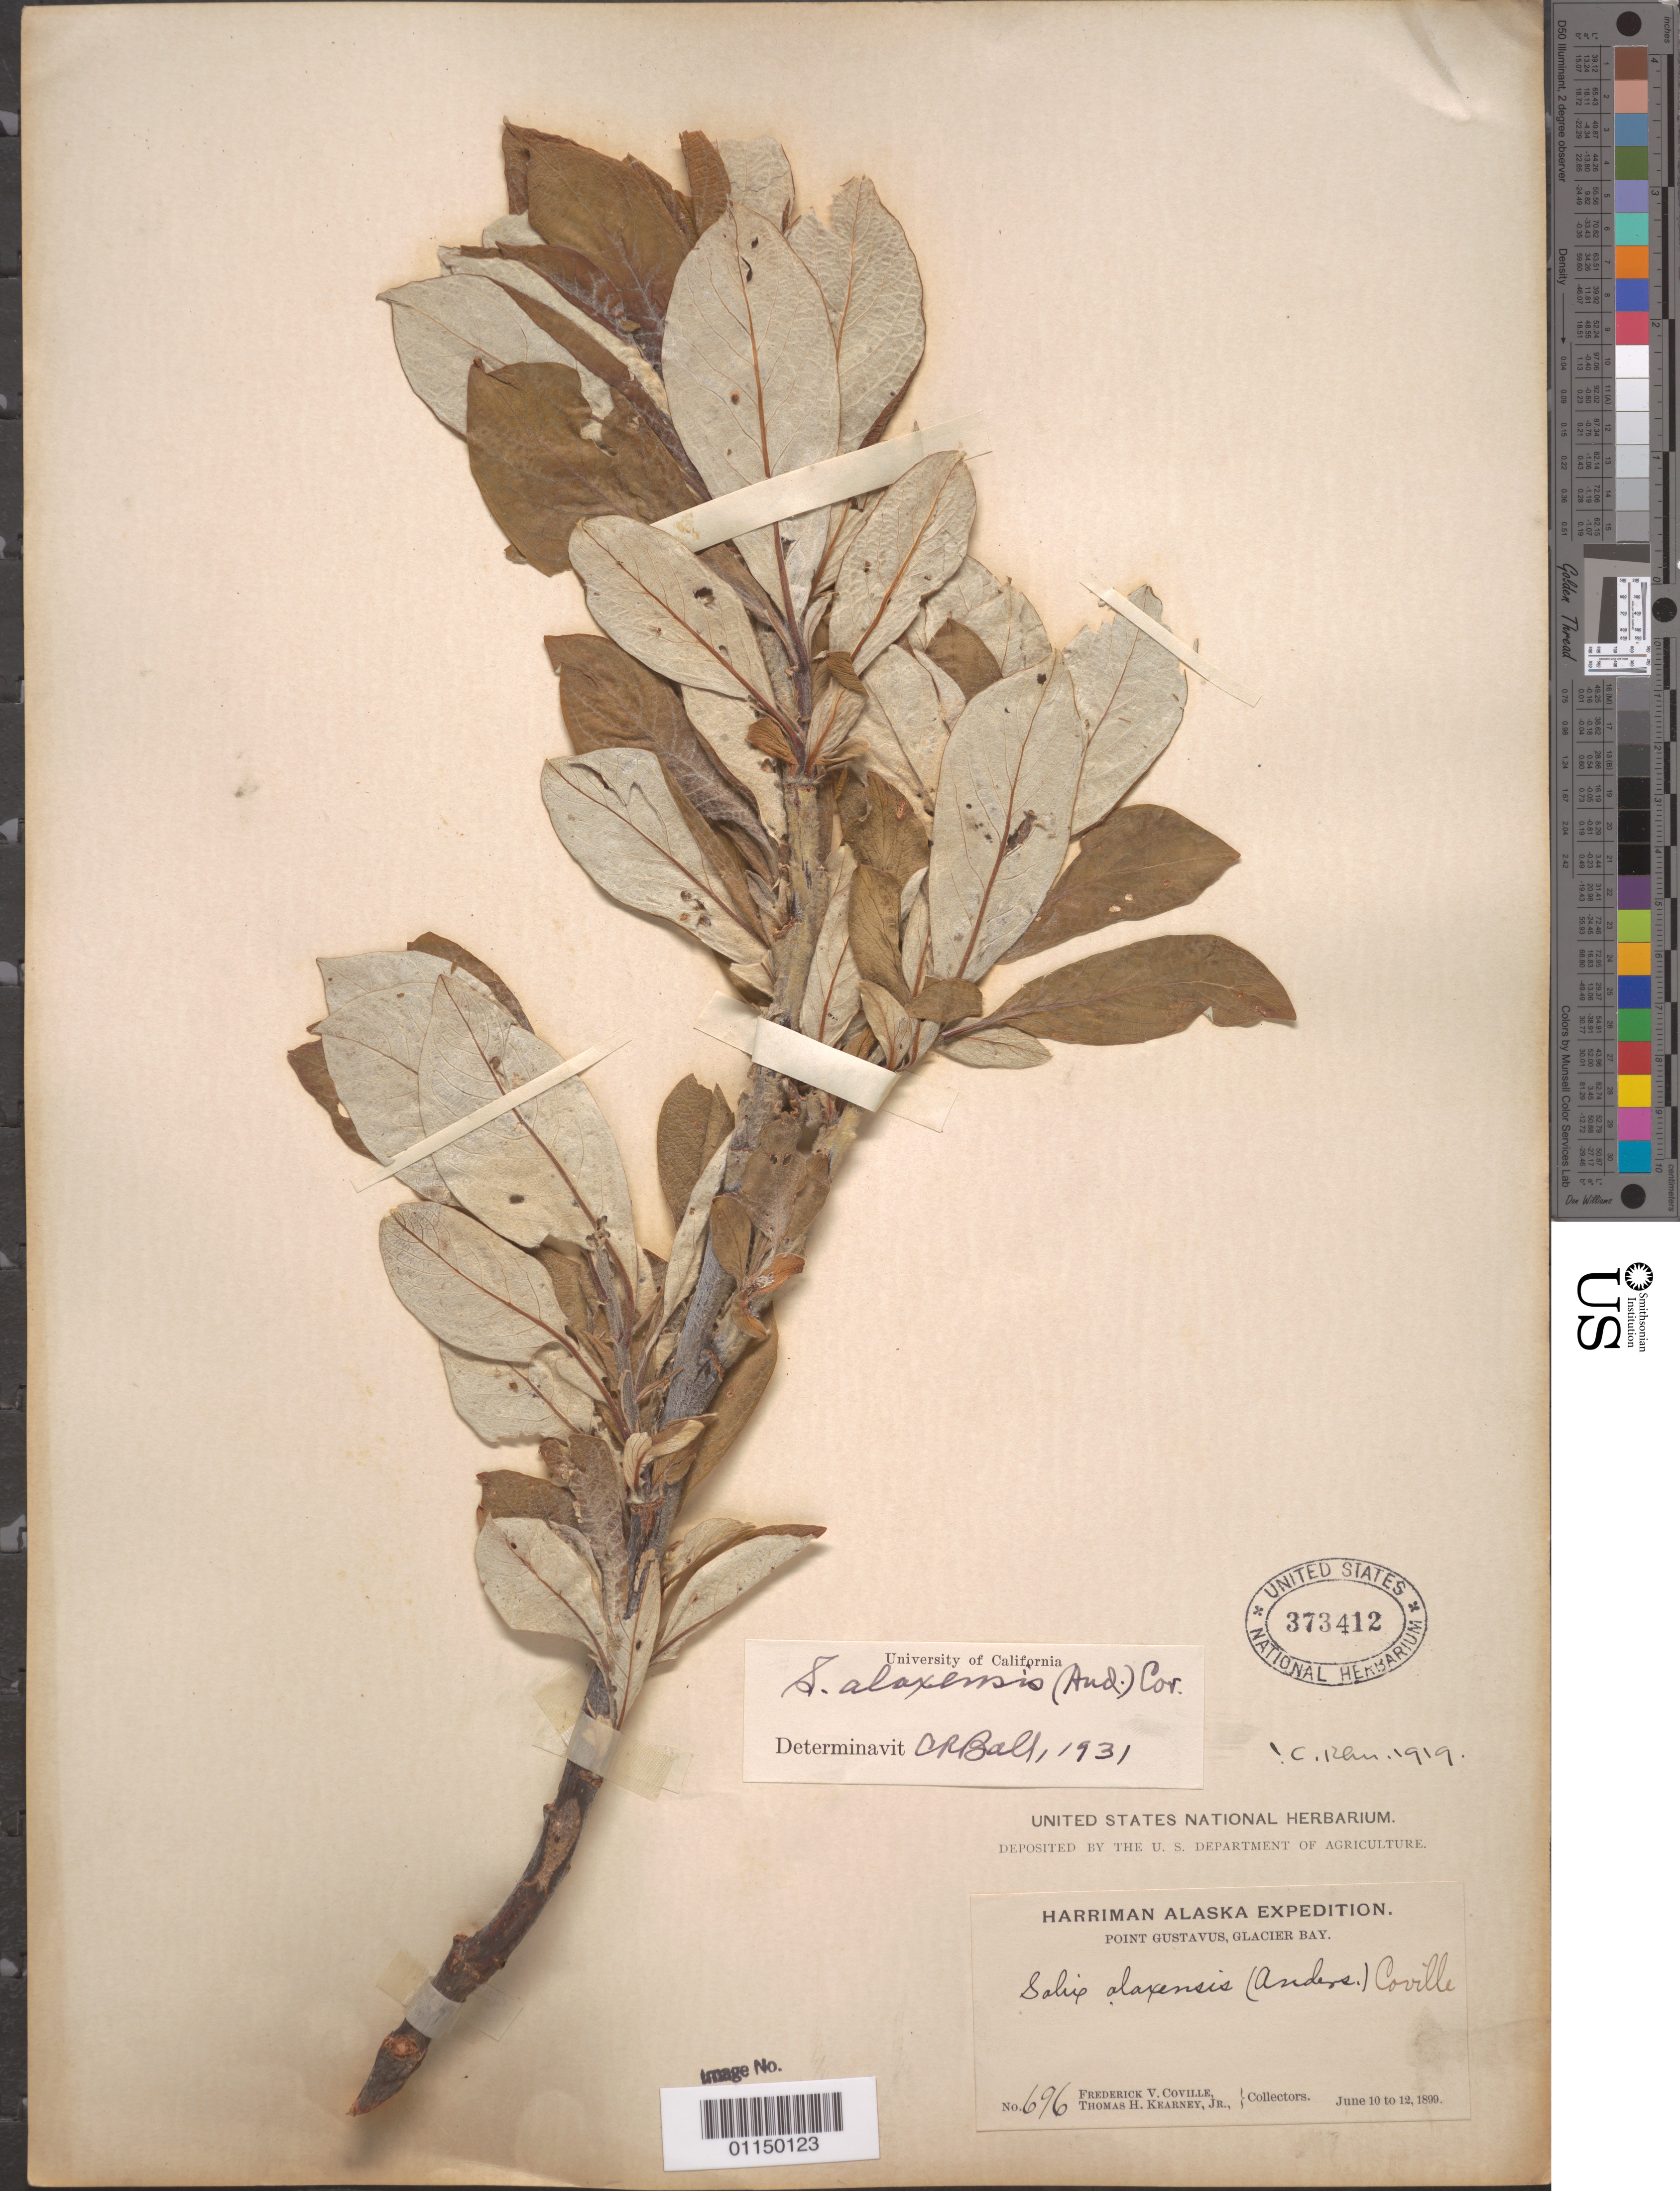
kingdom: Plantae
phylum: Tracheophyta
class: Magnoliopsida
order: Malpighiales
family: Salicaceae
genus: Salix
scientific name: Salix alaxensis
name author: (Andersson) Coville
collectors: F. V. Coville & C. Kearney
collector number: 696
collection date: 1899-06-10/1899-06-12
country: United States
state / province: Alaska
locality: Point Gustavus, Glacier Bay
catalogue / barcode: US 373412